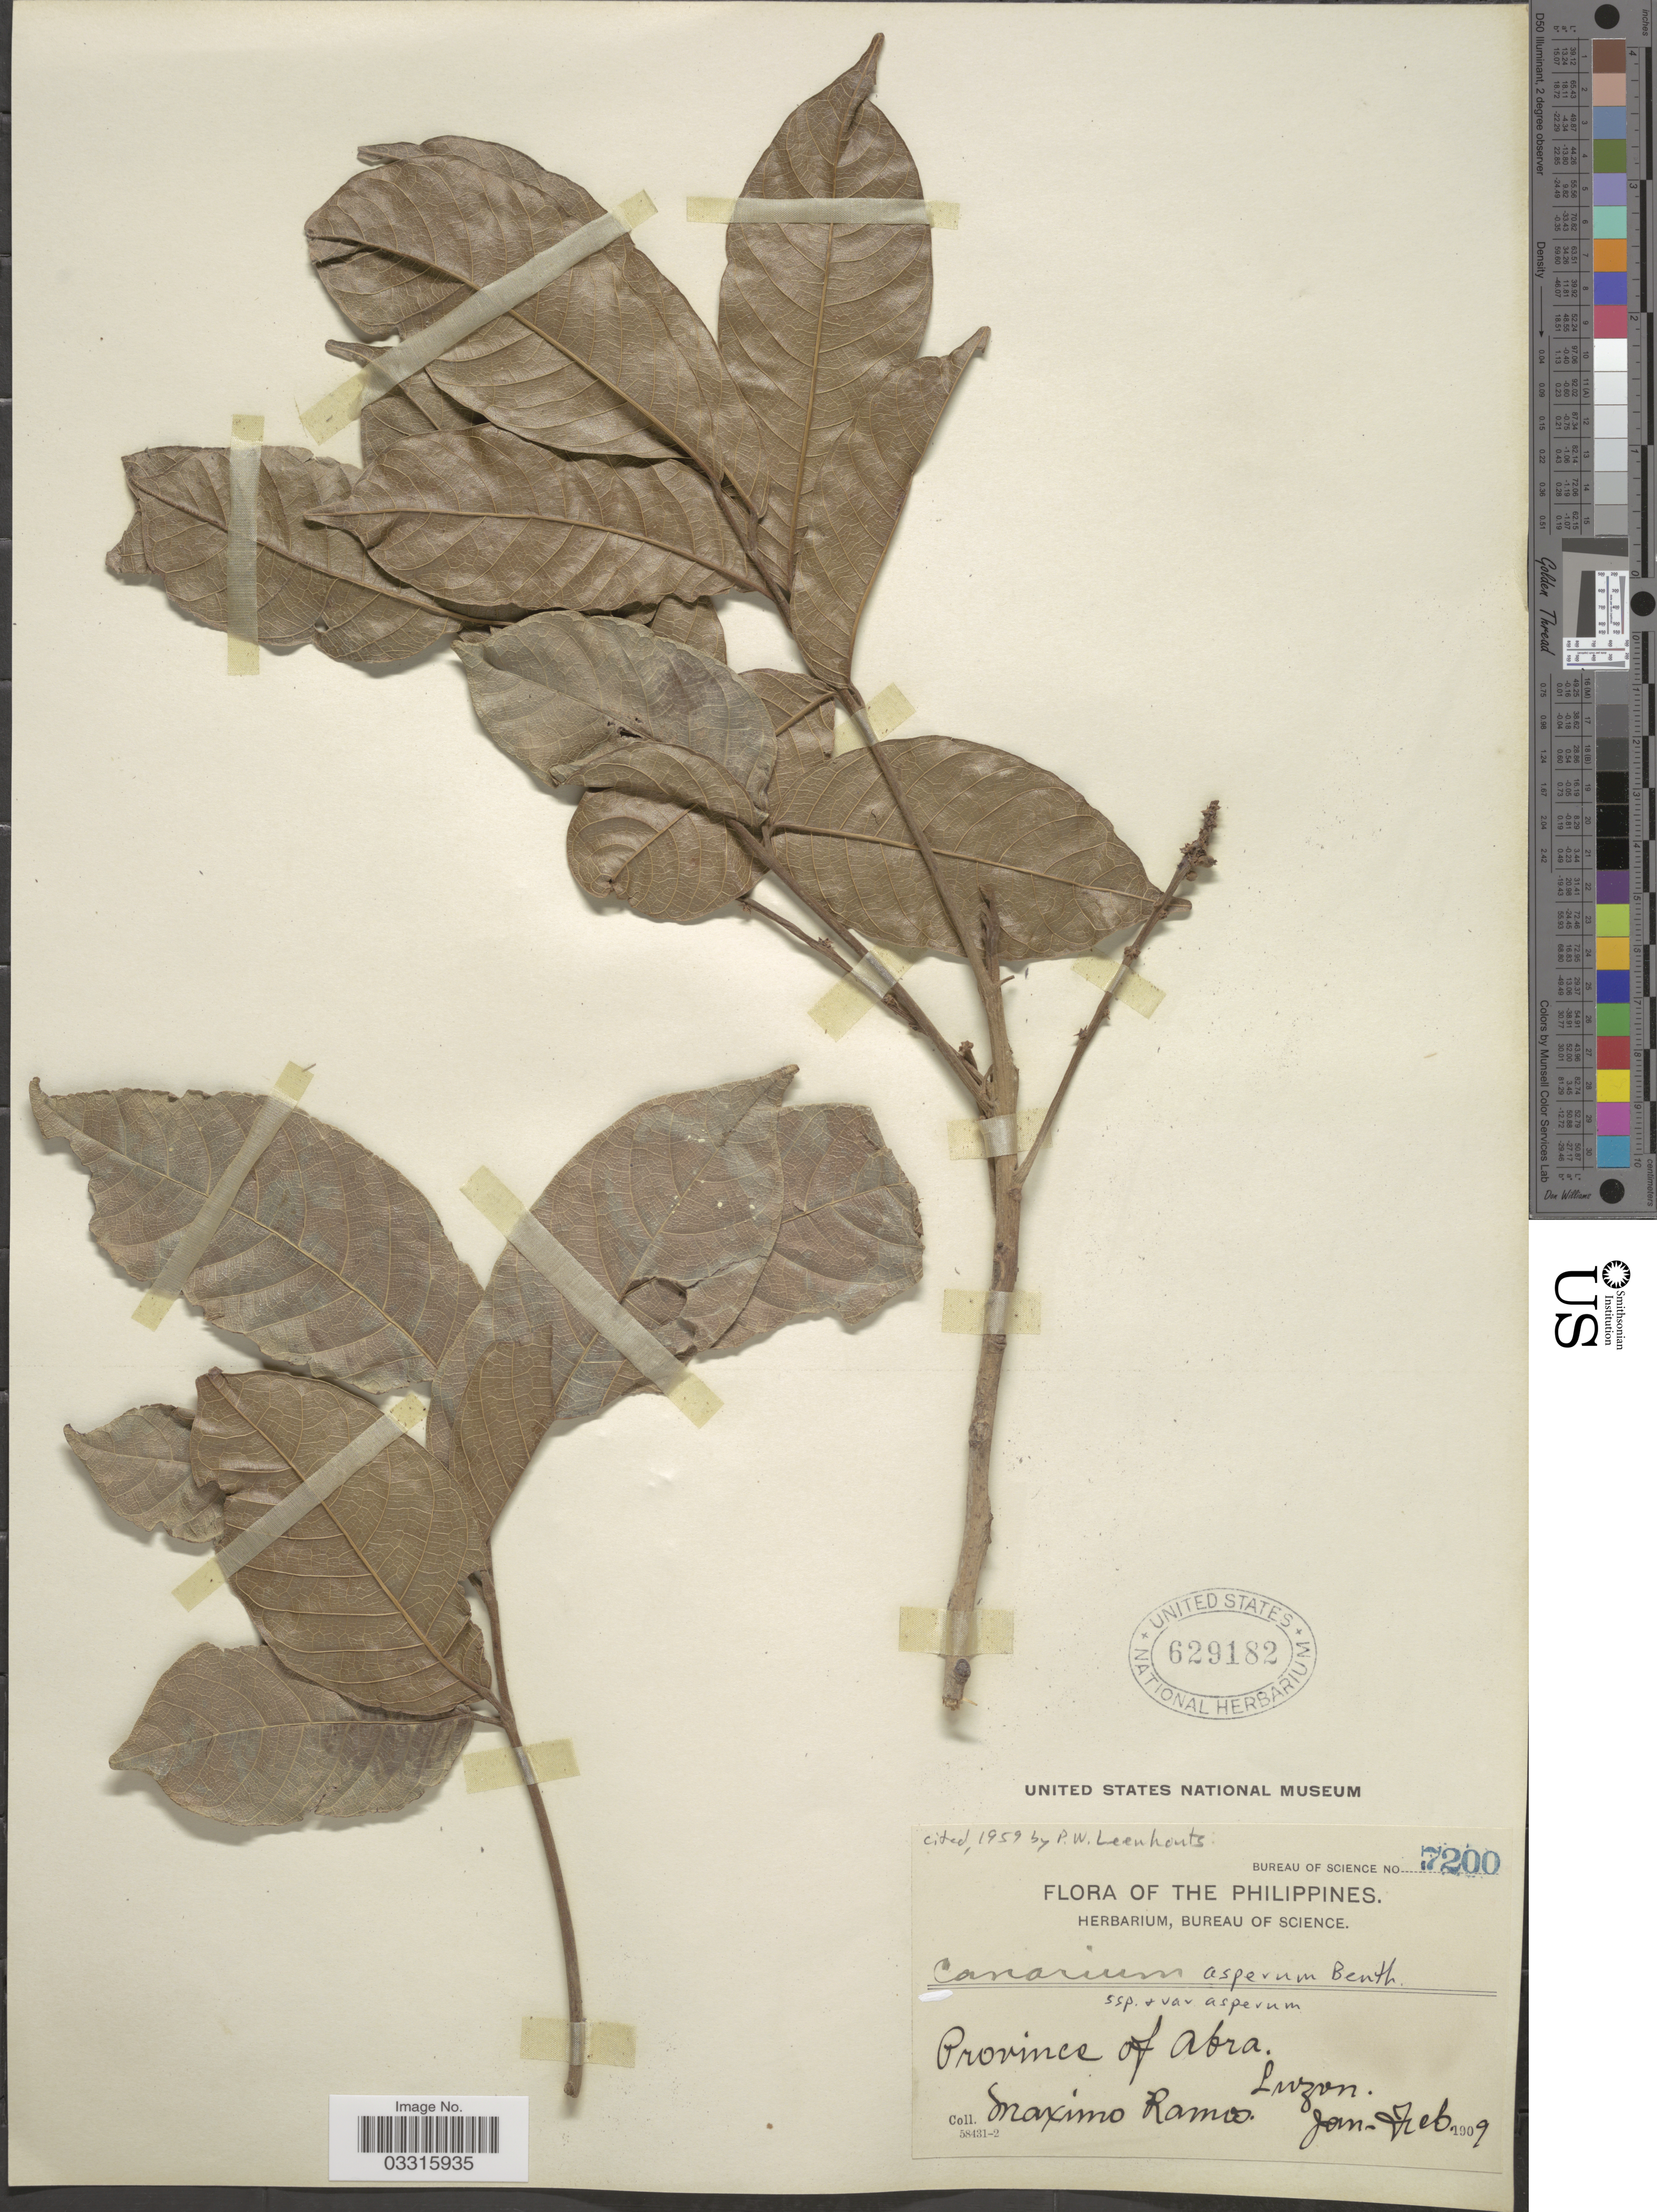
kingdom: Plantae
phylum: Tracheophyta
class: Magnoliopsida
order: Sapindales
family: Burseraceae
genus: Canarium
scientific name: Canarium asperum subsp. asperum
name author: Benth.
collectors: M. Ramos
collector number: Bureau of Science 7200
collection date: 1909-01/1909-02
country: Philippines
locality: Province of Abra. Luzon.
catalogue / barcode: US 629182